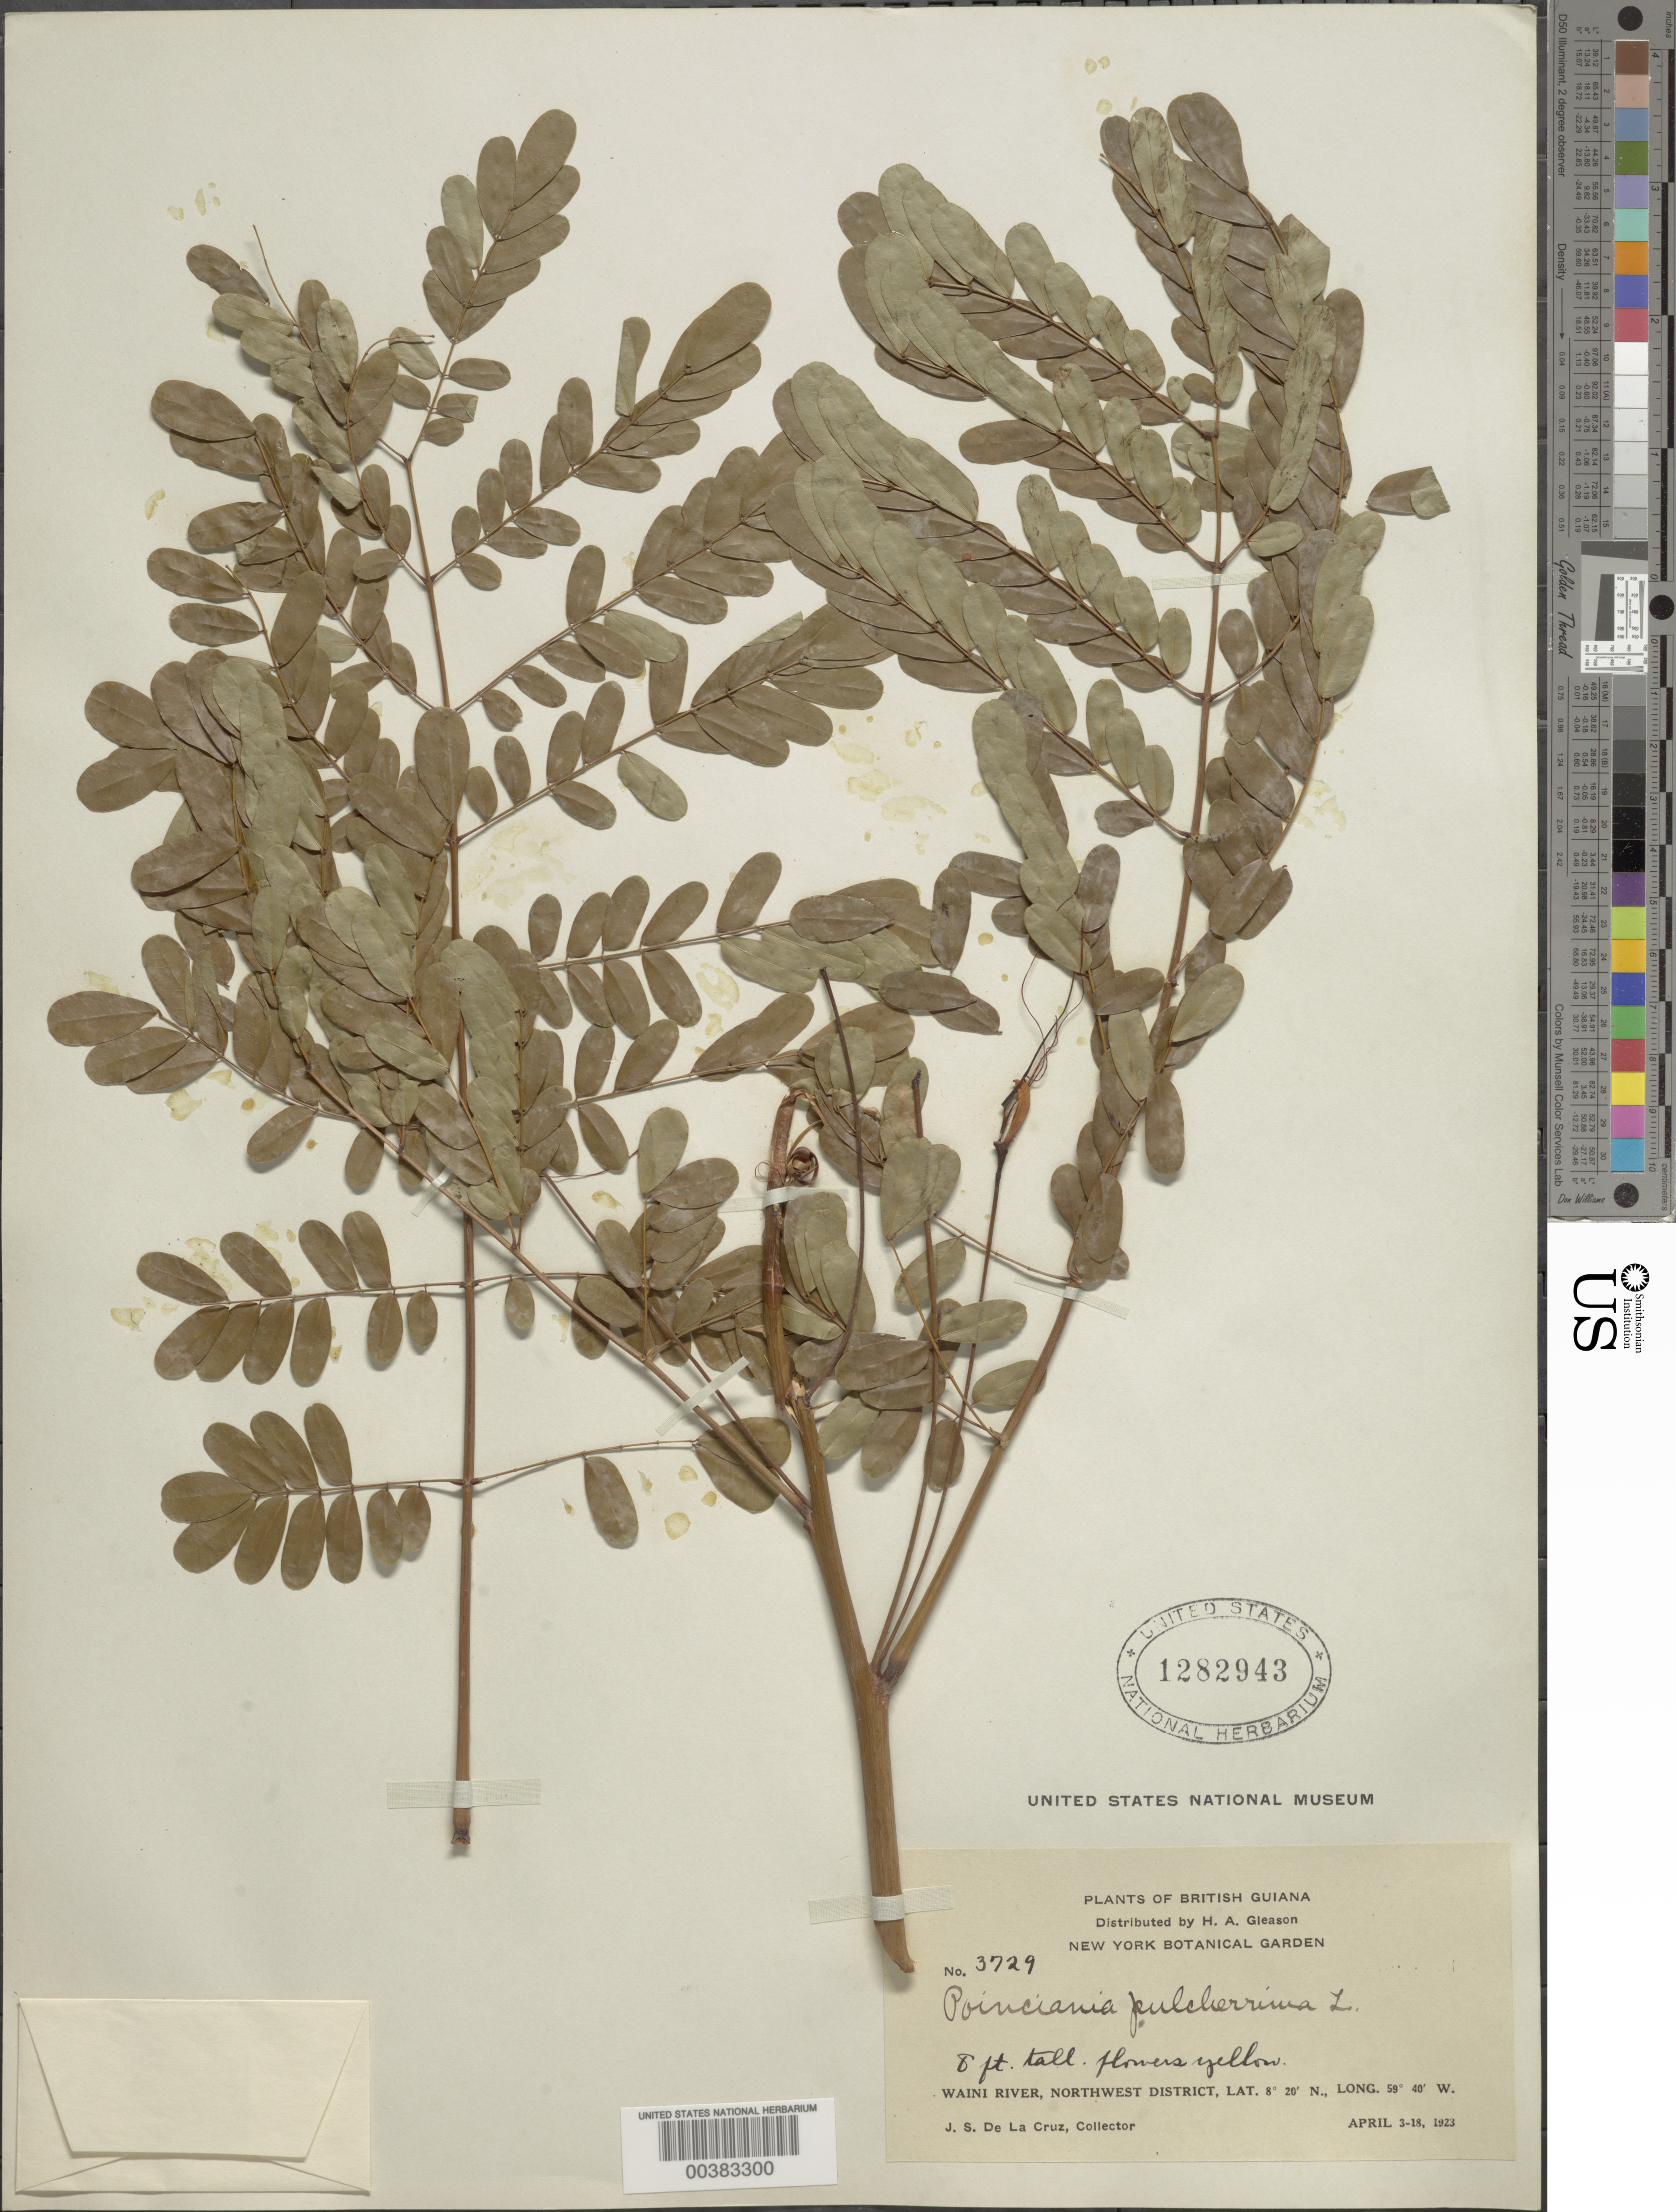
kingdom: Plantae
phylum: Tracheophyta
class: Magnoliopsida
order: Fabales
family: Fabaceae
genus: Caesalpinia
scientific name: Caesalpinia pulcherrima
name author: (L.) Sw.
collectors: J. S. de la Cruz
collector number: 3729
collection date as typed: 03 Apr 1923 to 18 Apr 1923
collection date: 1923-04-03/1923-04-18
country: Guyana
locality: Waini river, northwest dist.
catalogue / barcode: US 1282943